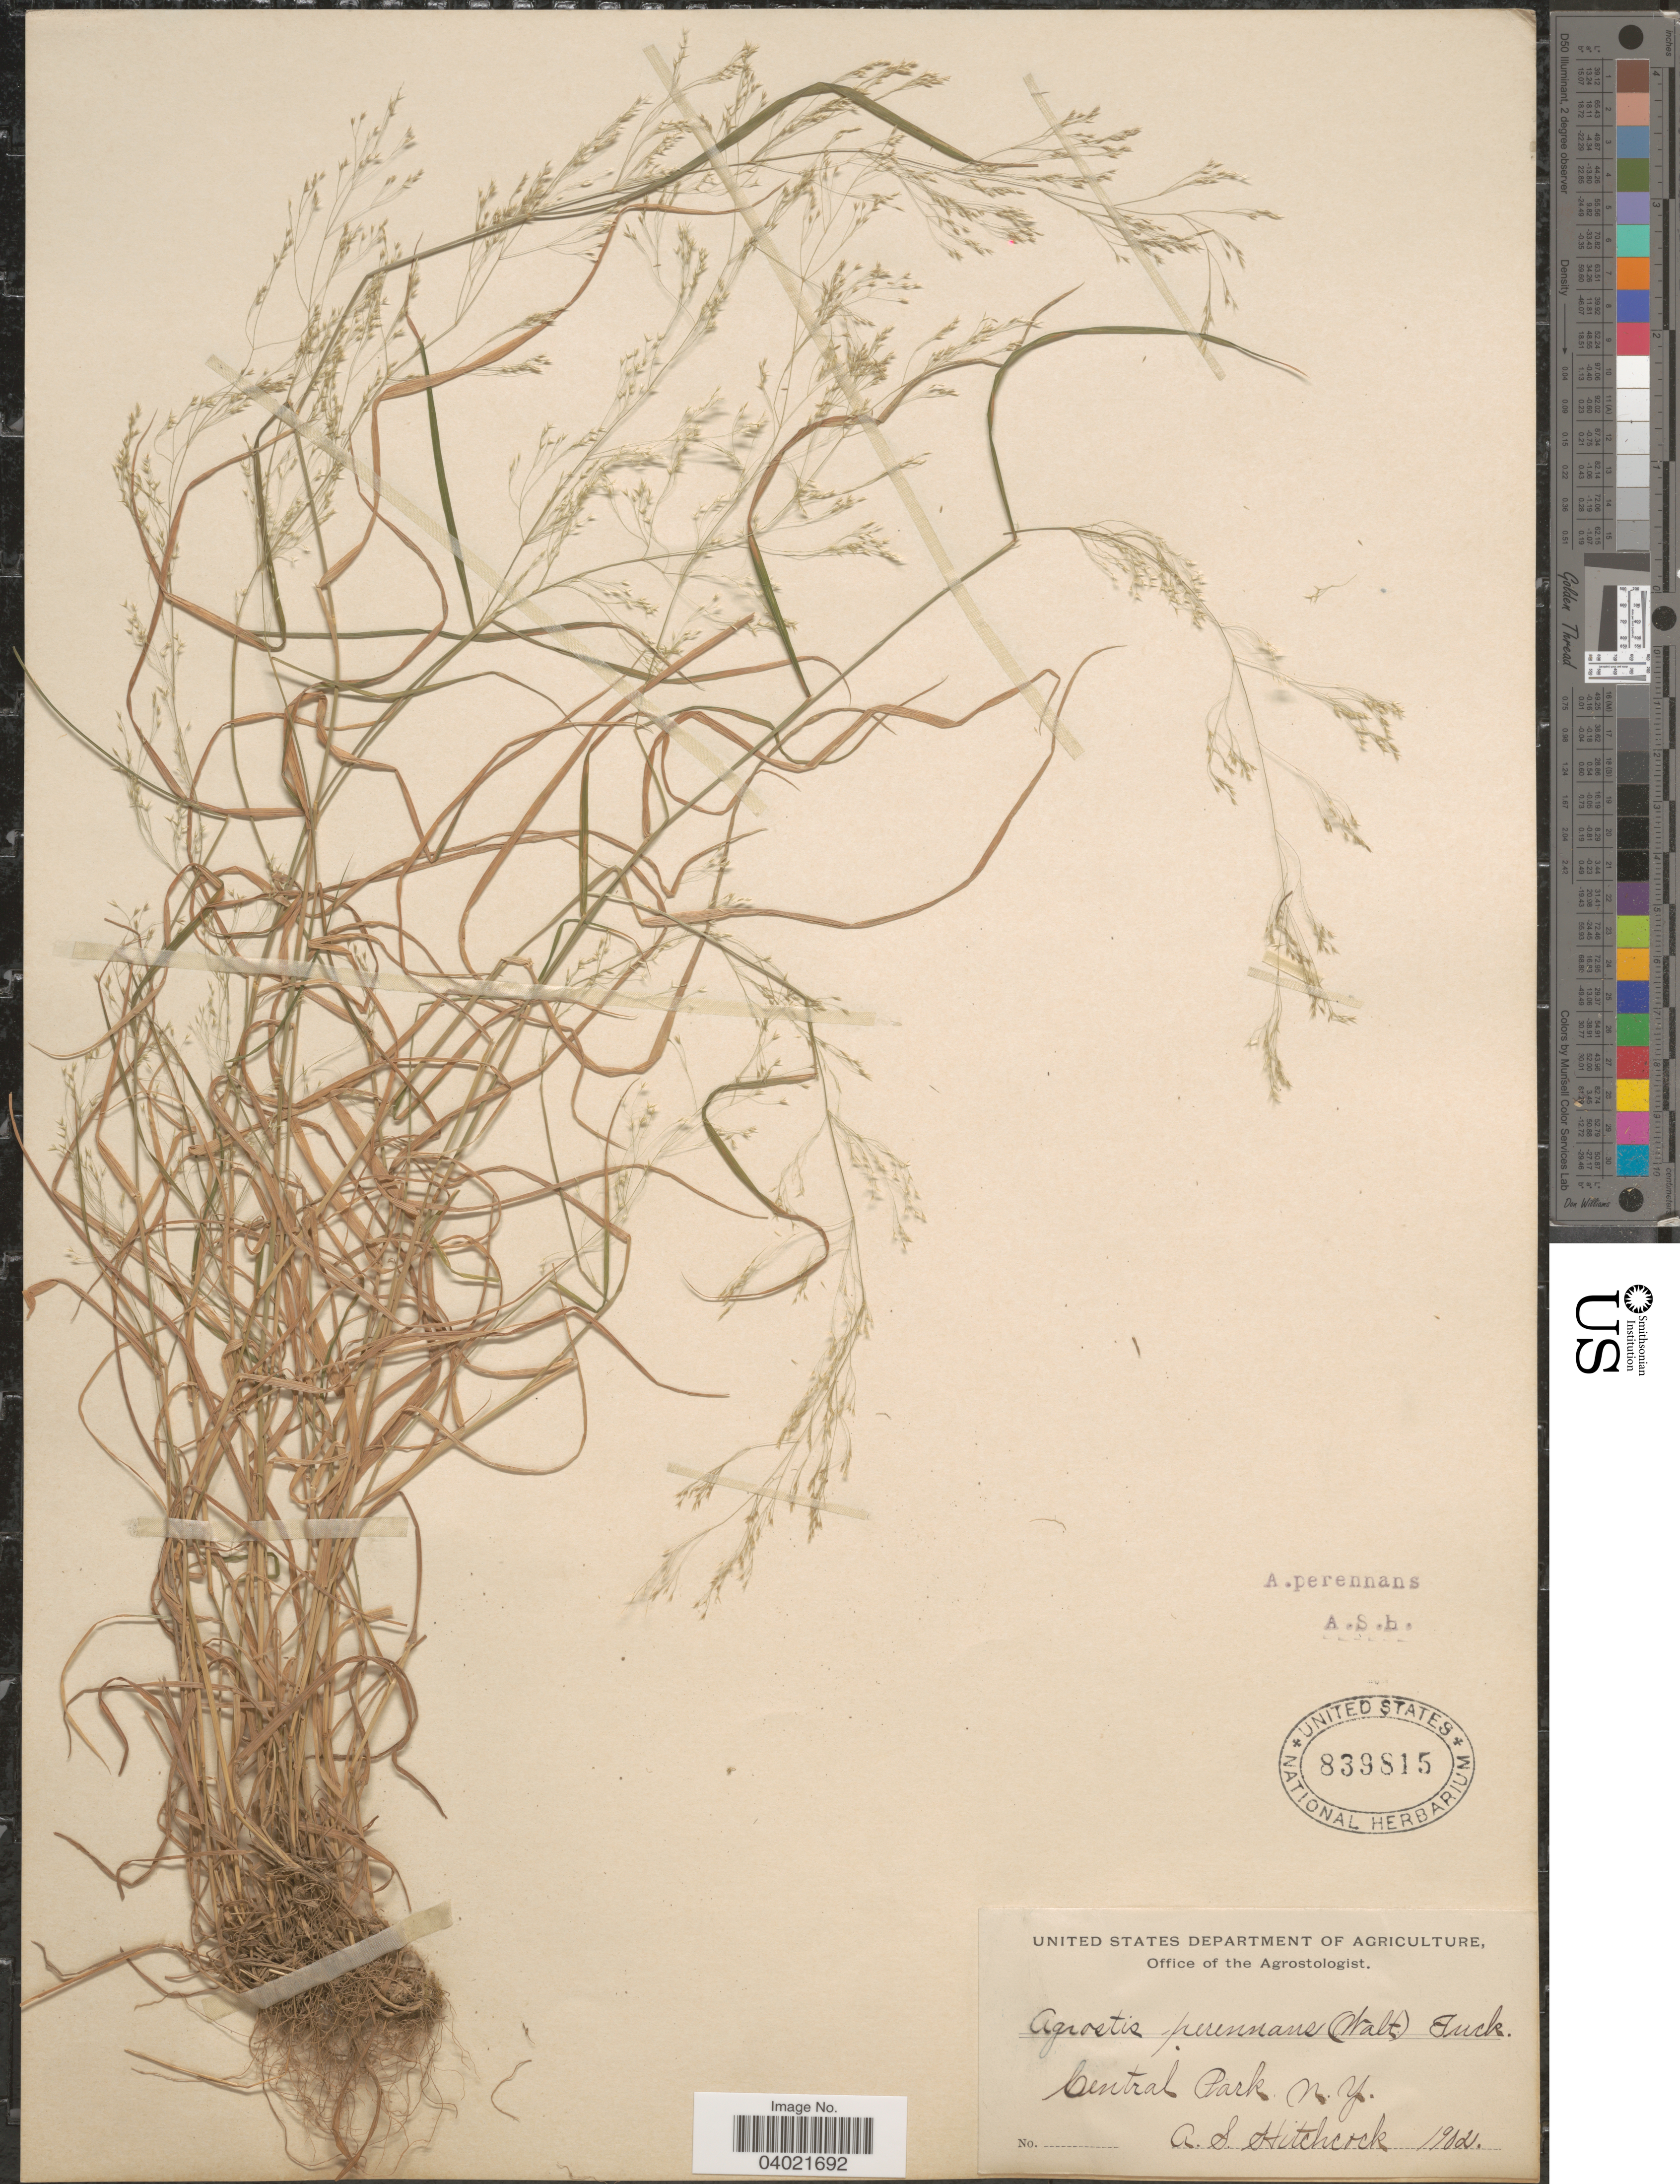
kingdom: Plantae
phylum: Tracheophyta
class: Liliopsida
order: Poales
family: Poaceae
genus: Agrostis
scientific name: Agrostis perennans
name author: (Walter) Tuck.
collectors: A. S. Hitchcock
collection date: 1902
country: United States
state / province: New York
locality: Central Park.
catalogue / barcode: US 839815